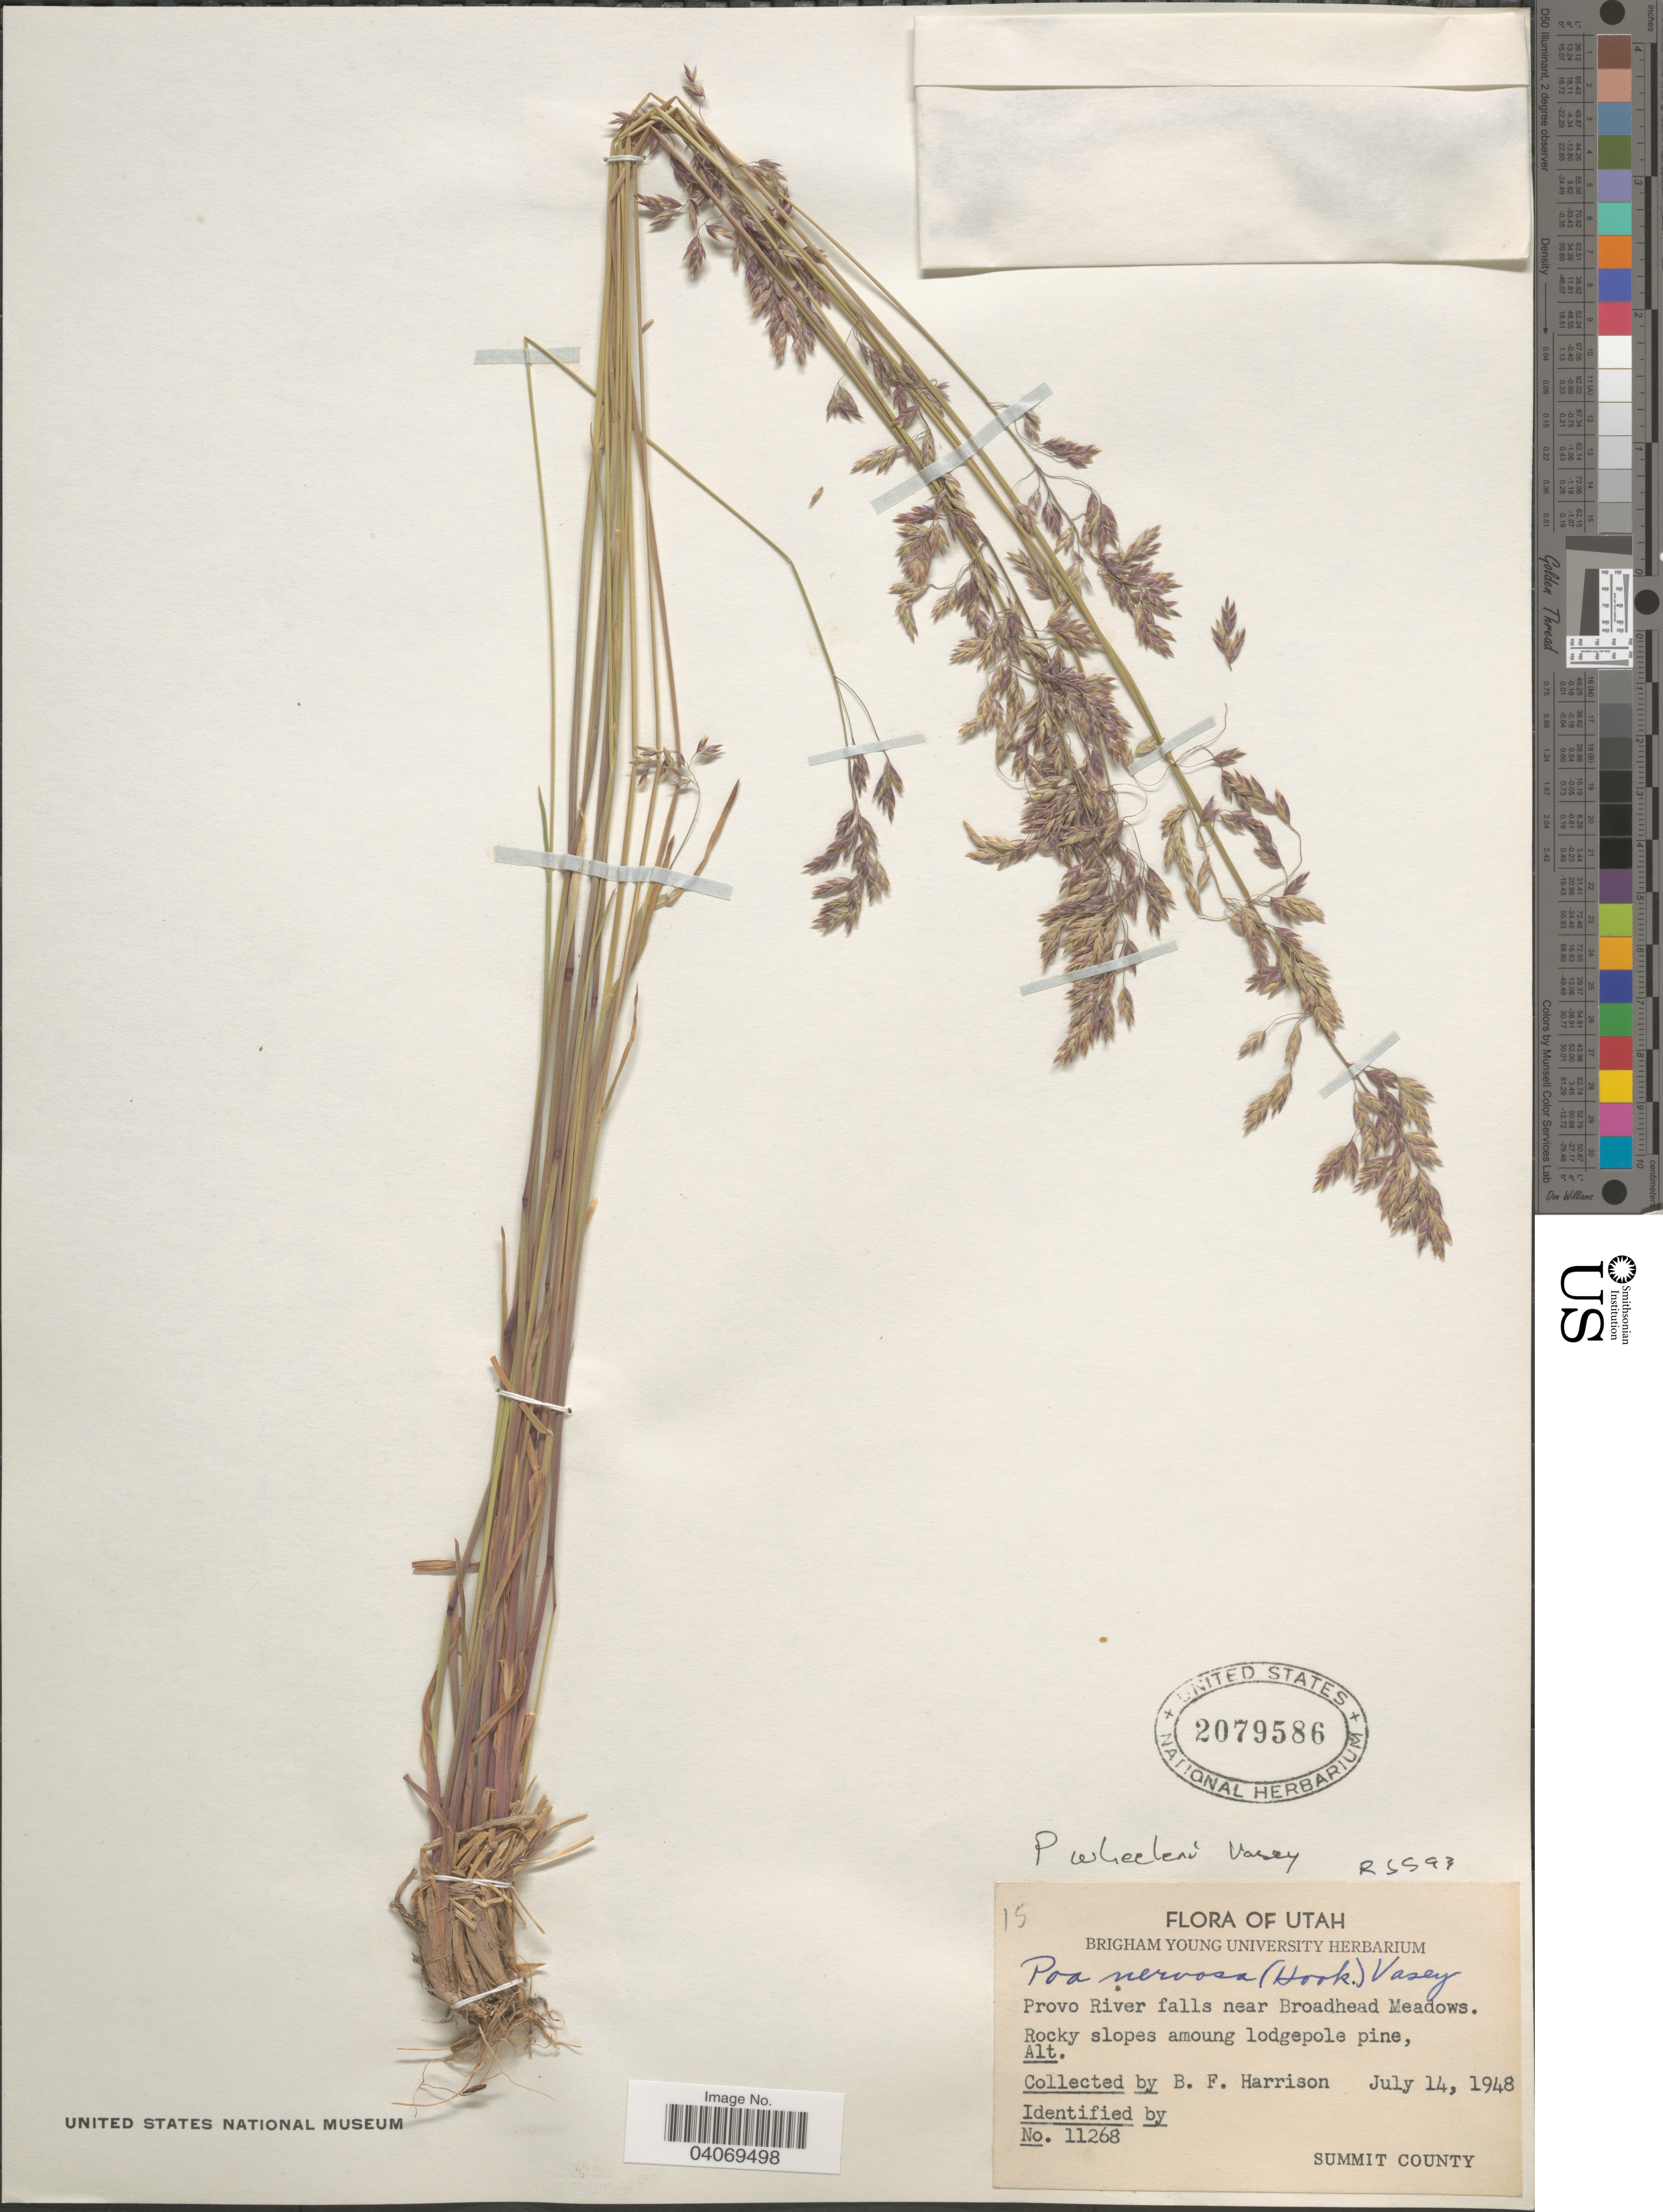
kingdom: Plantae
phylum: Tracheophyta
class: Liliopsida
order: Poales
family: Poaceae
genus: Poa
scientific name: Poa wheeleri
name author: Vasey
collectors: B. F. Harrison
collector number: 11268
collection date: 1948-07-14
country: United States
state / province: Utah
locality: Provo River falls near Broadhead Meadows. Rocky slope among lodgepole pine. Summit County.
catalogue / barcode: US 2079586